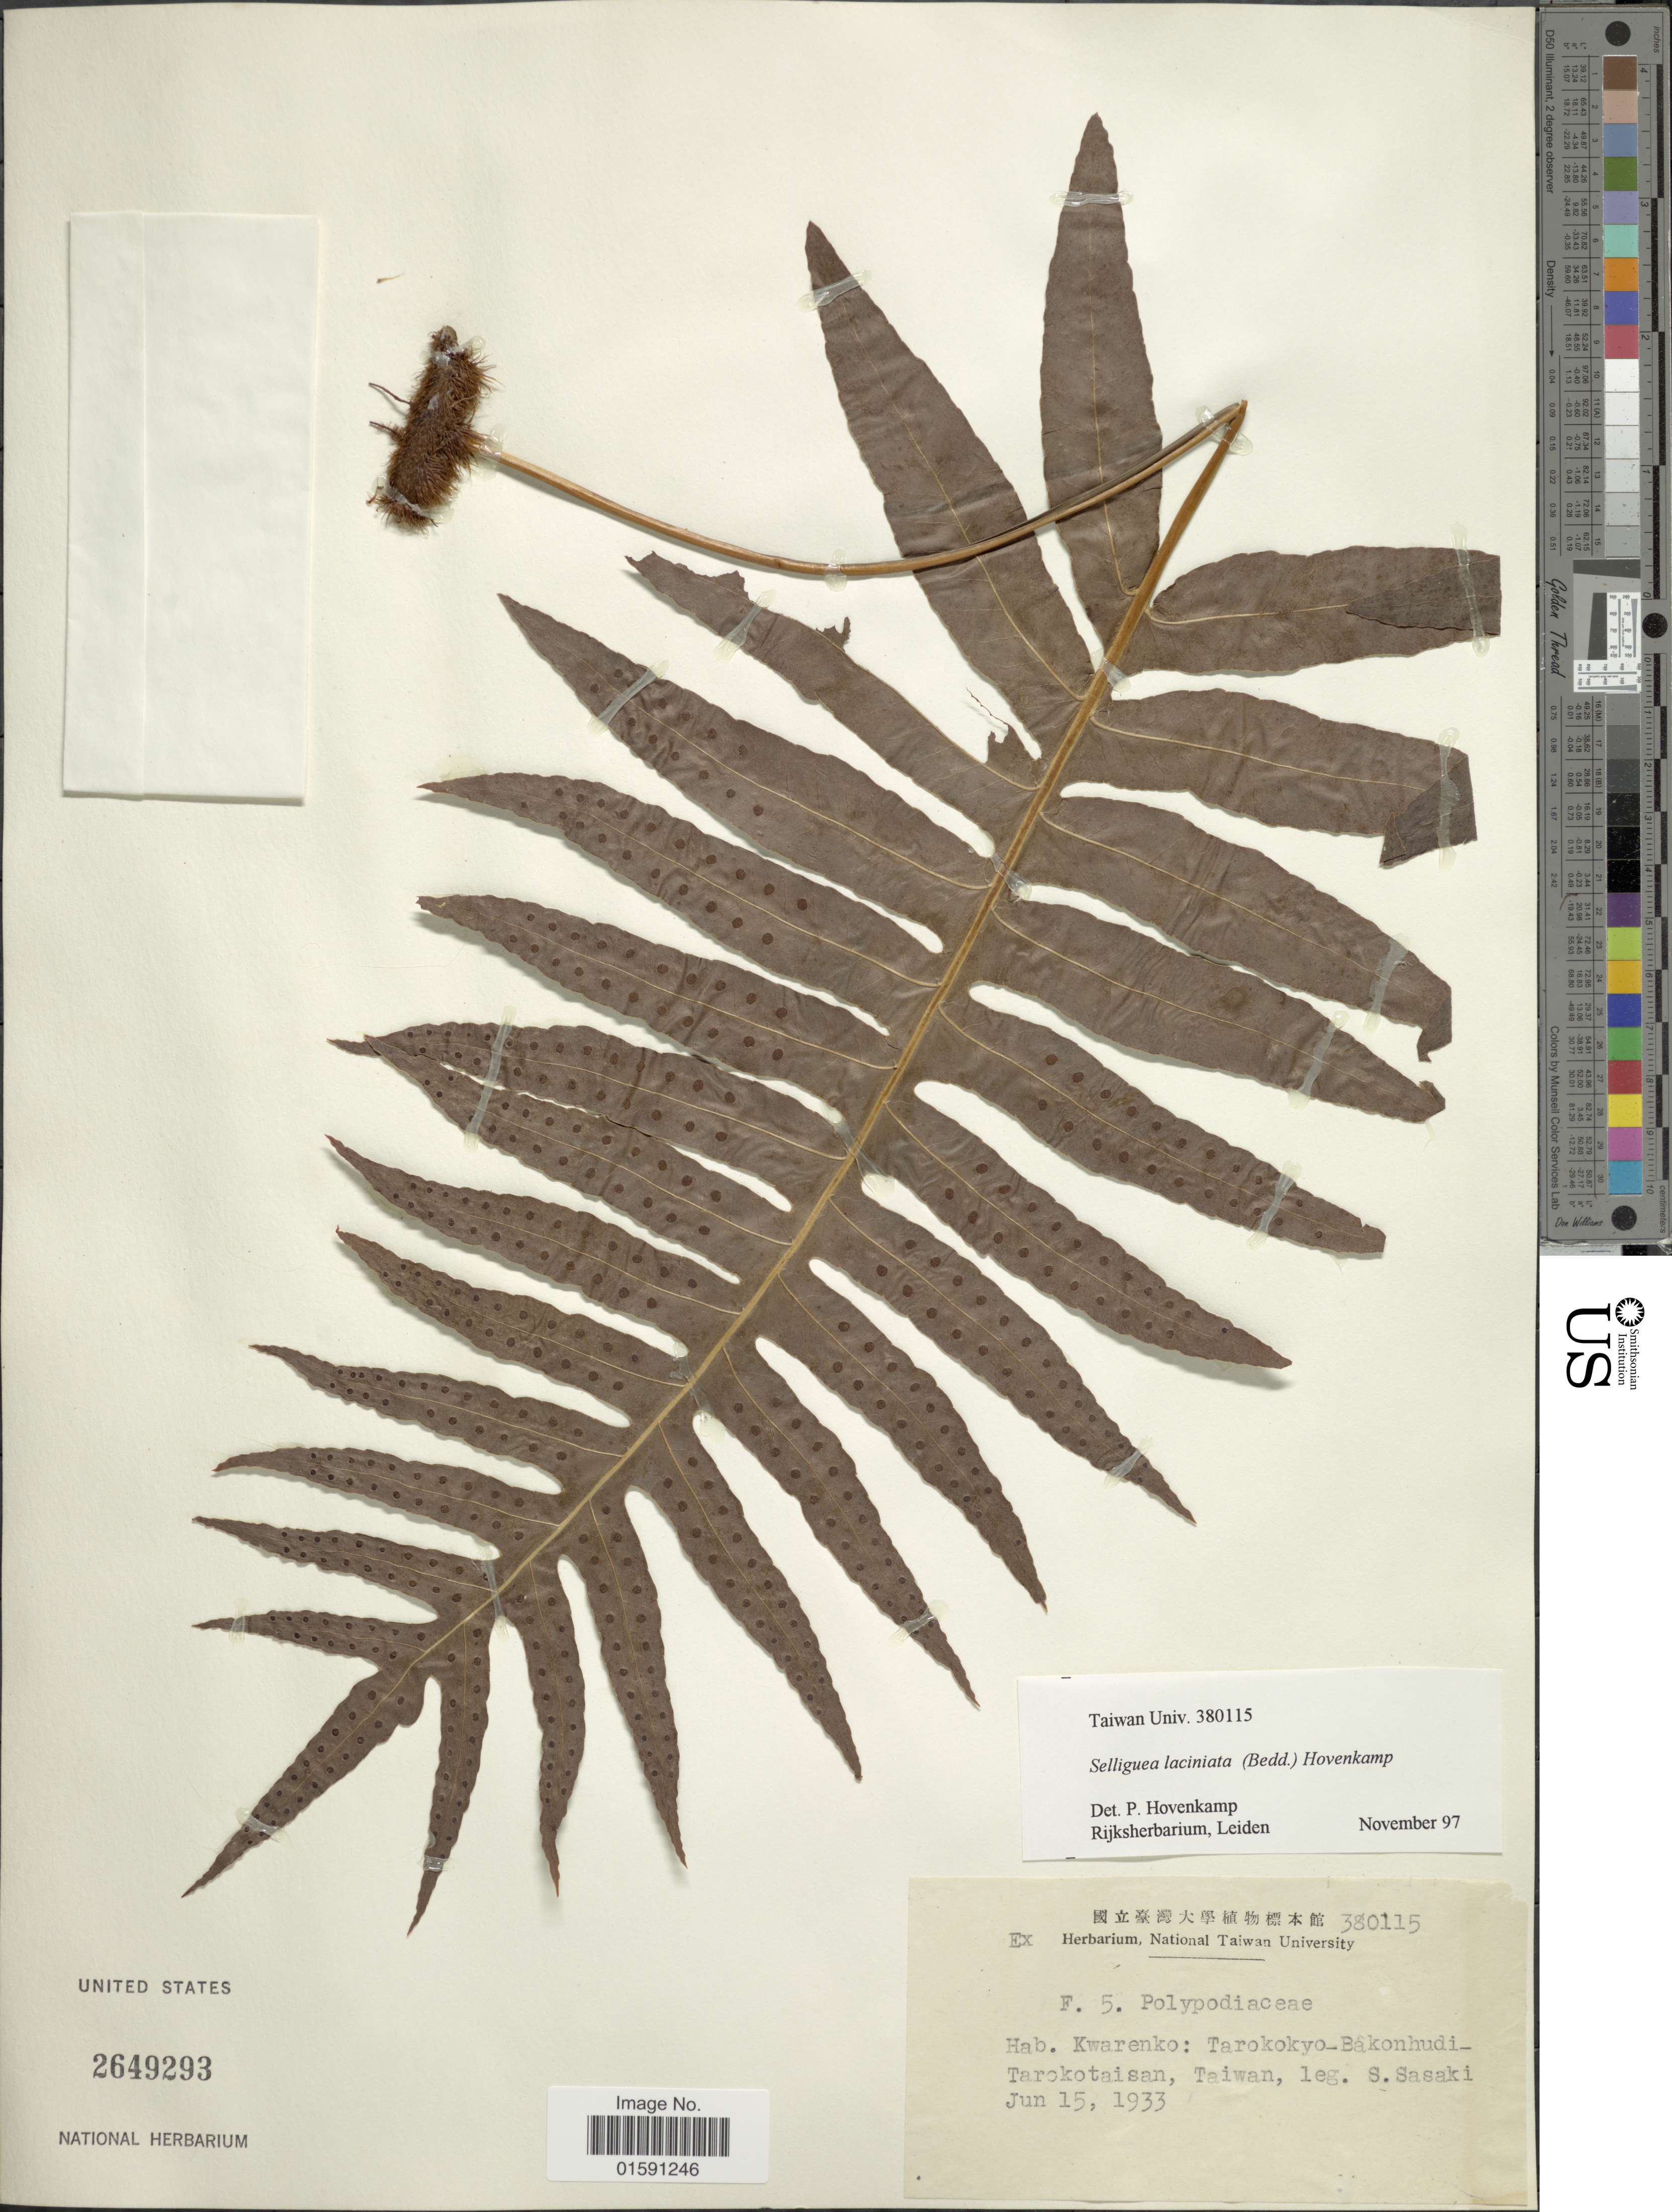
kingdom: Plantae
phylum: Tracheophyta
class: Polypodiopsida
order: Polypodiales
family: Polypodiaceae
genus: Selliguea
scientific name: Selliguea laciniata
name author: (C. Presl) Hovenkamp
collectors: S. Sasaki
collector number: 380115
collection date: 1933-06-15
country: Taiwan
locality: Hab. Kwarenko: Tarokokyo-Bakonhudi Tarokotaisan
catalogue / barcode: US 2649293